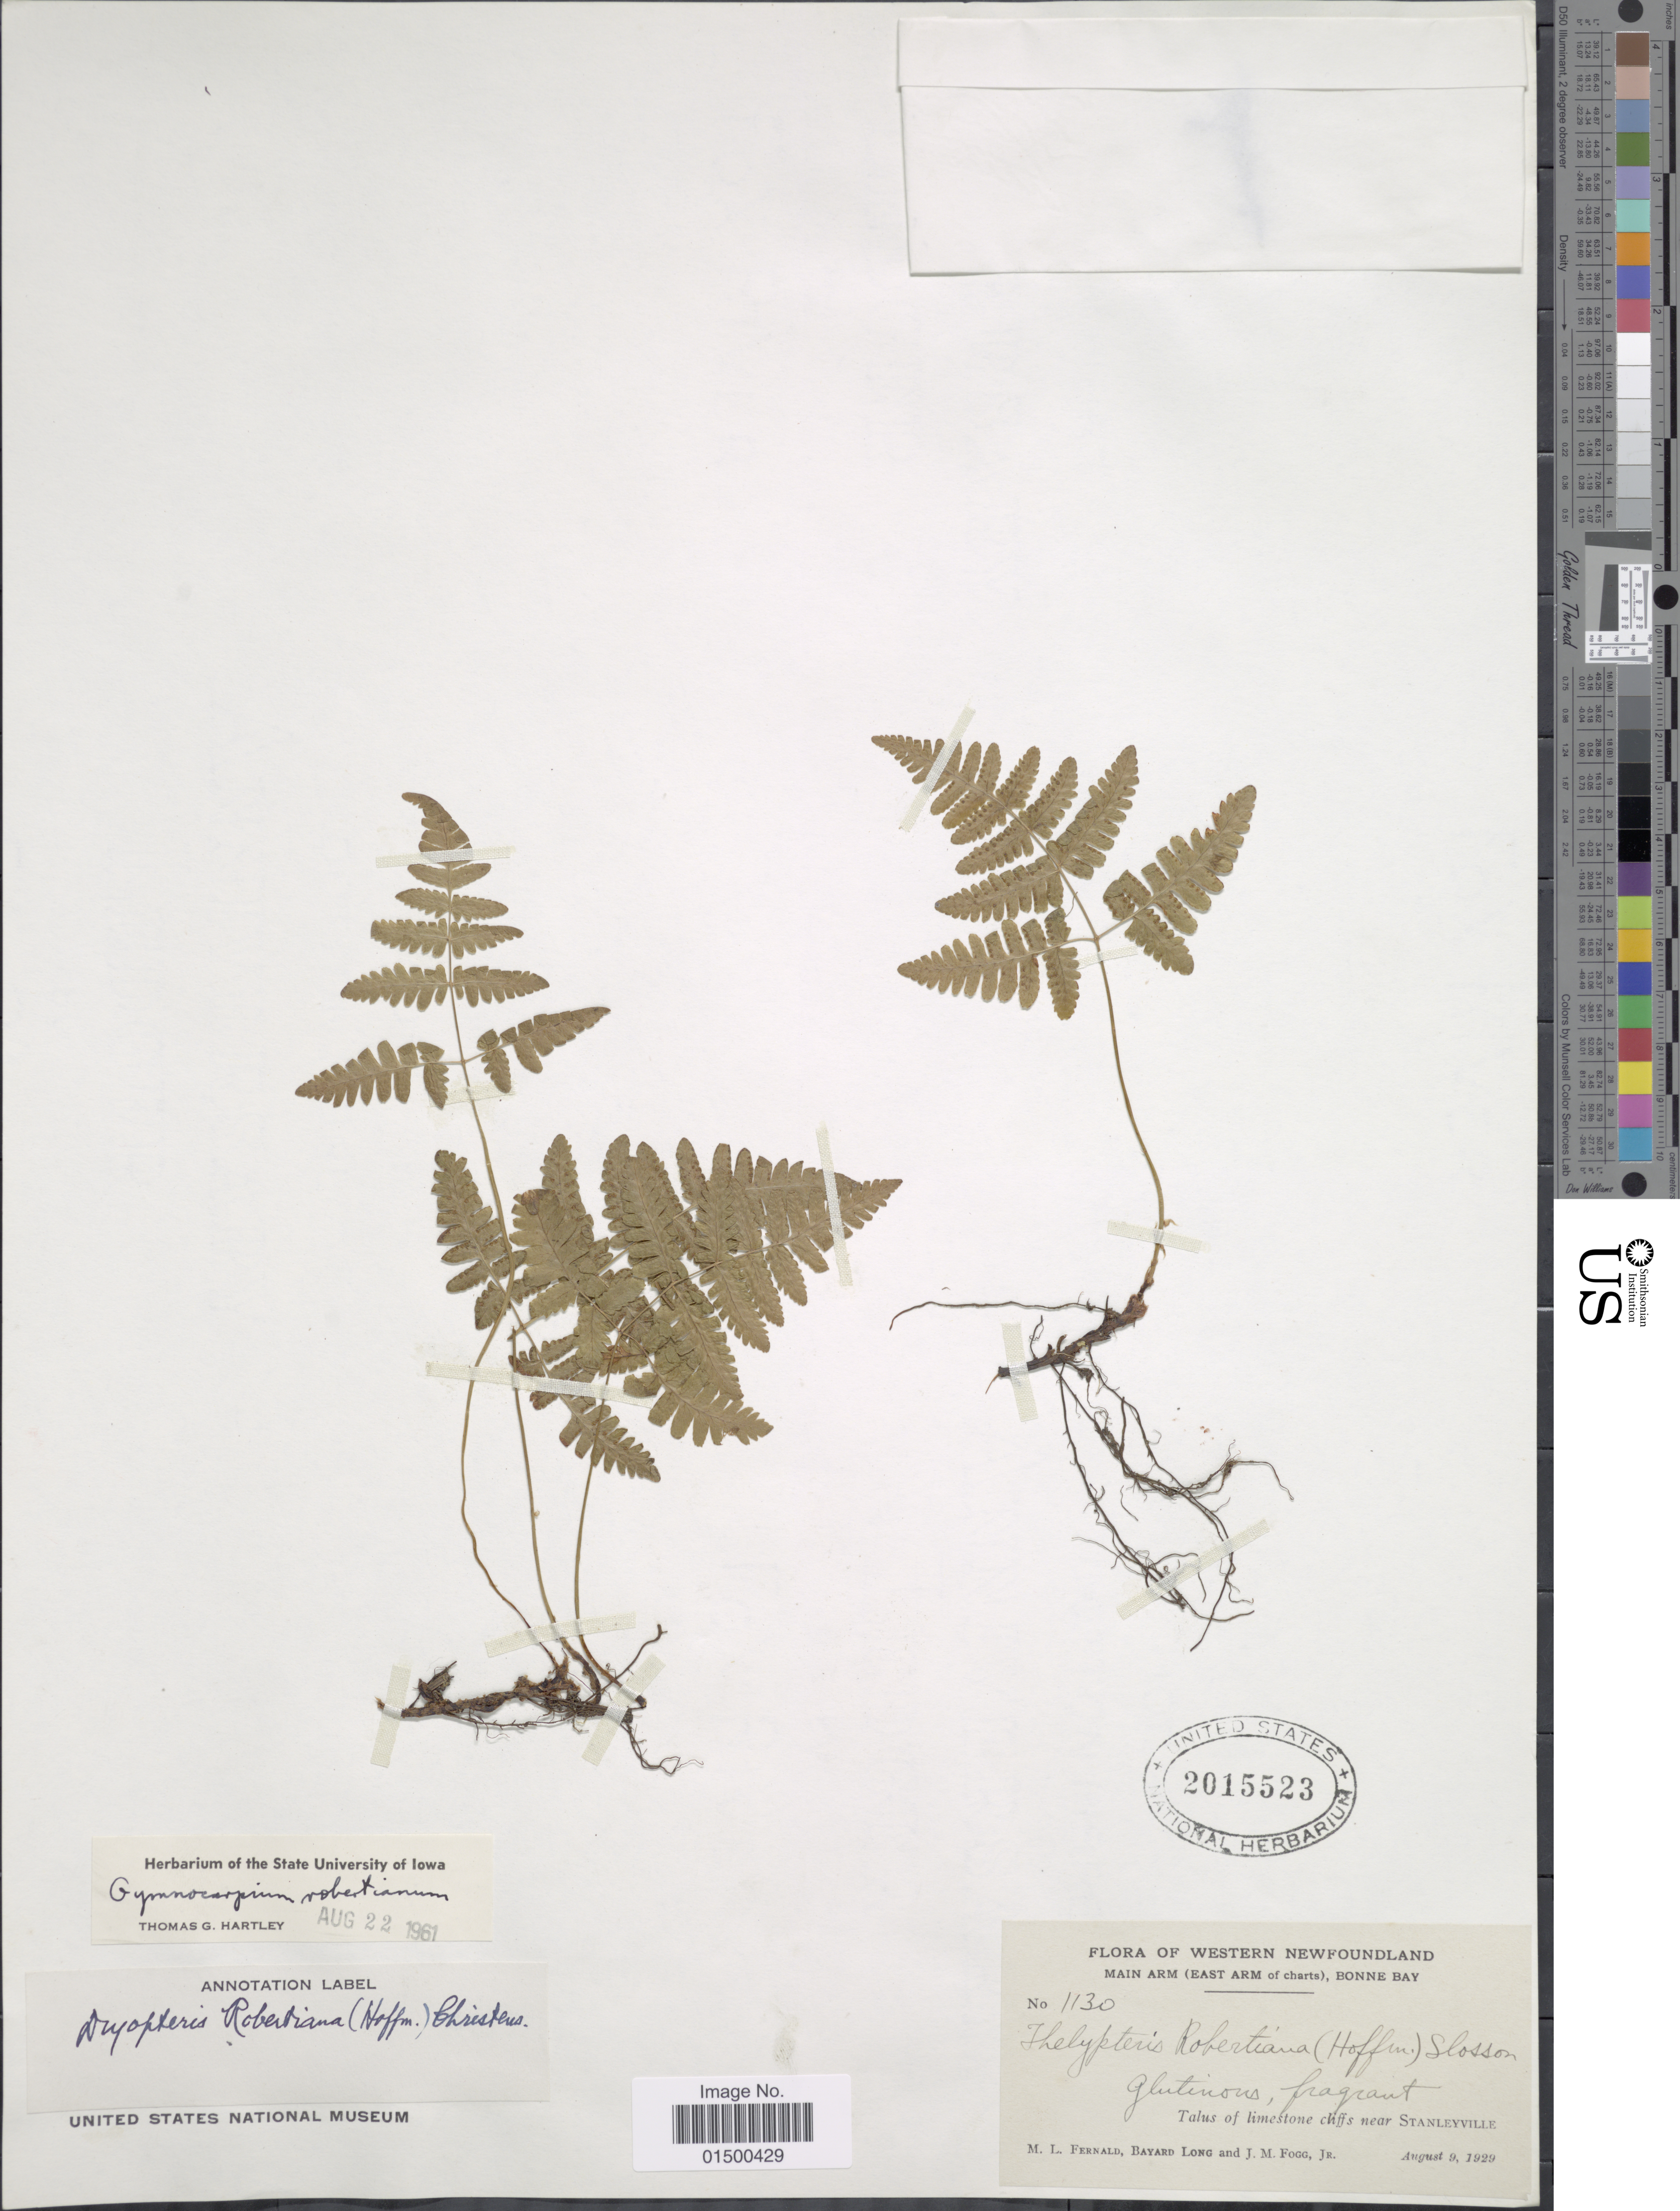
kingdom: Plantae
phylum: Tracheophyta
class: Polypodiopsida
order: Polypodiales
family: Cystopteridaceae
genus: Gymnocarpium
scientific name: Gymnocarpium robertianum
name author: (Hoffm.) Newman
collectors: M. L. Fernald, B. Long & J. Fogg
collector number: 1130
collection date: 1929-08-09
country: Canada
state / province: Newfoundland and Labrador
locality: Western Newfoundland, main Arm (East Arm of charts), Bonne Bay. Talus of limestone cliffs near Stanleyville.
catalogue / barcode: US 2015523